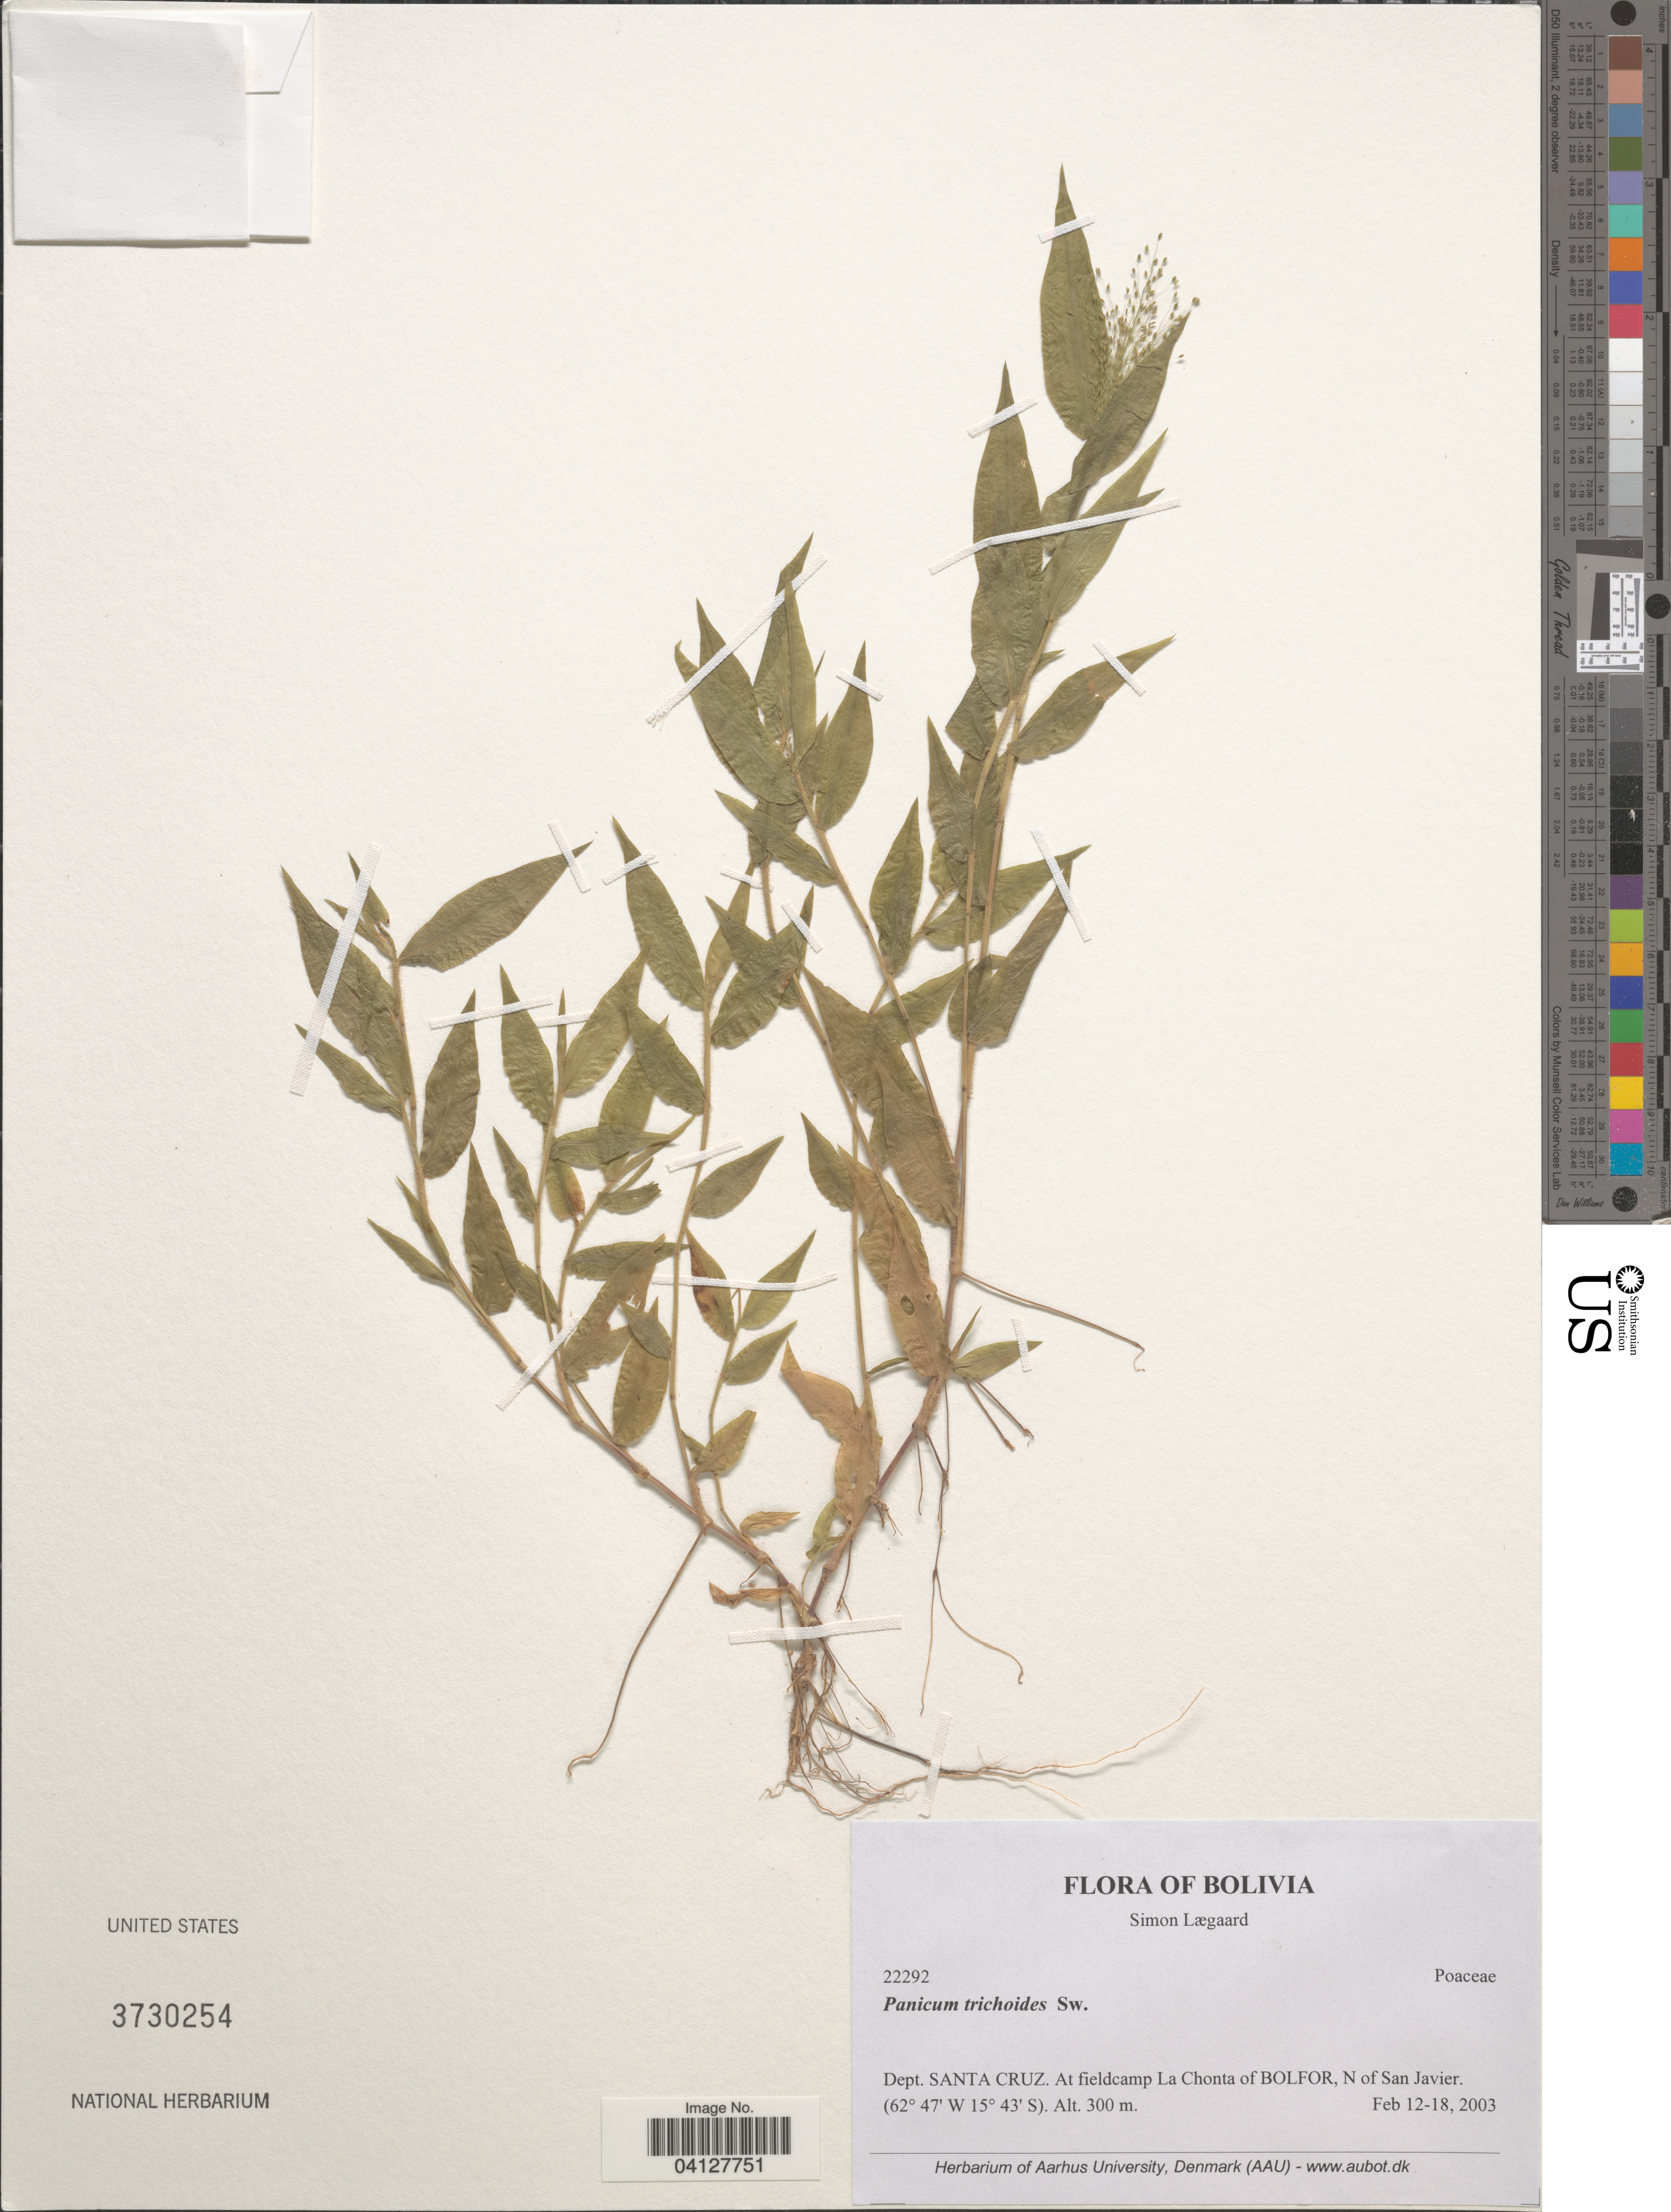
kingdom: Plantae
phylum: Tracheophyta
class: Liliopsida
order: Poales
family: Poaceae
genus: Panicum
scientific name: Panicum trichoides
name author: Sw.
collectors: S. Lægaard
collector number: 22292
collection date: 2003-02-12/2003-02-18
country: Bolivia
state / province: Santa Cruz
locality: Dept. Santa Cruz. At fieldcamp La Chonta of Bolfor, N of San Javier.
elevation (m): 300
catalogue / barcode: US 3730254